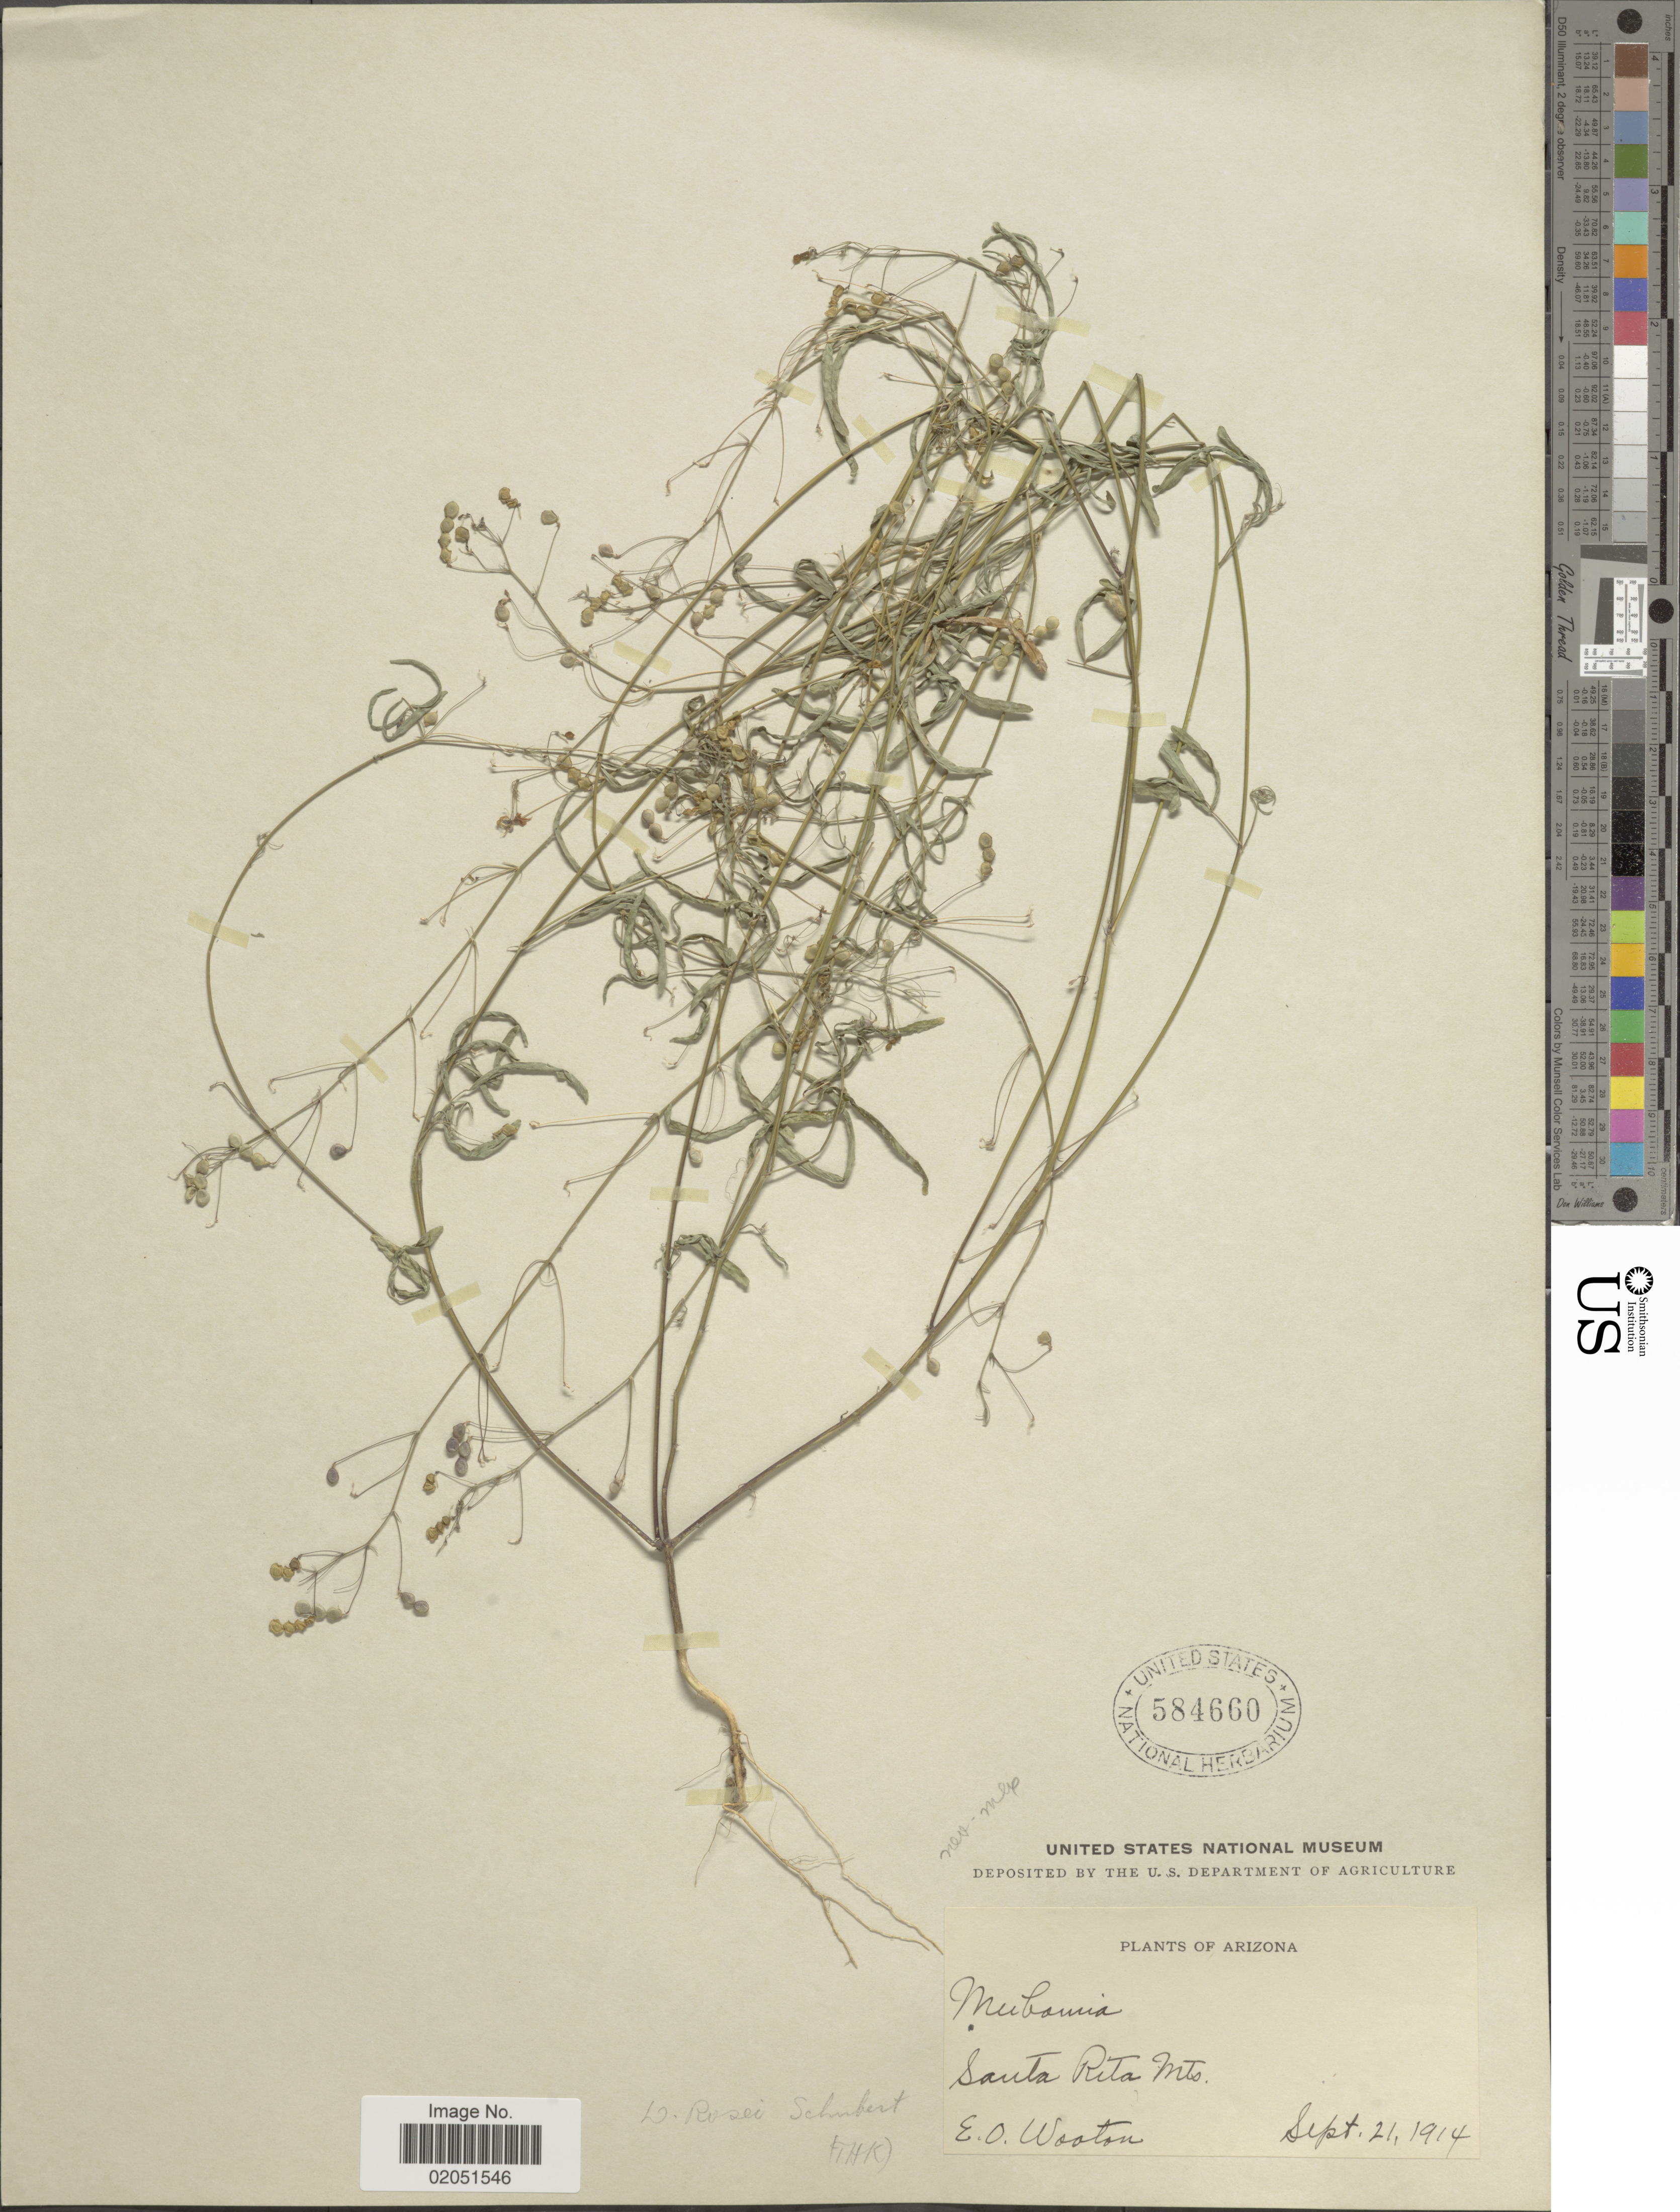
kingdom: Plantae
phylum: Tracheophyta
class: Magnoliopsida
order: Fabales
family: Fabaceae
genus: Desmodium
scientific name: Desmodium rosei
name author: B.G. Schub.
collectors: E. O. Wooton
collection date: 1914-09-21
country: United States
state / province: Arizona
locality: Santa Rita Mts.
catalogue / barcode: US 584660